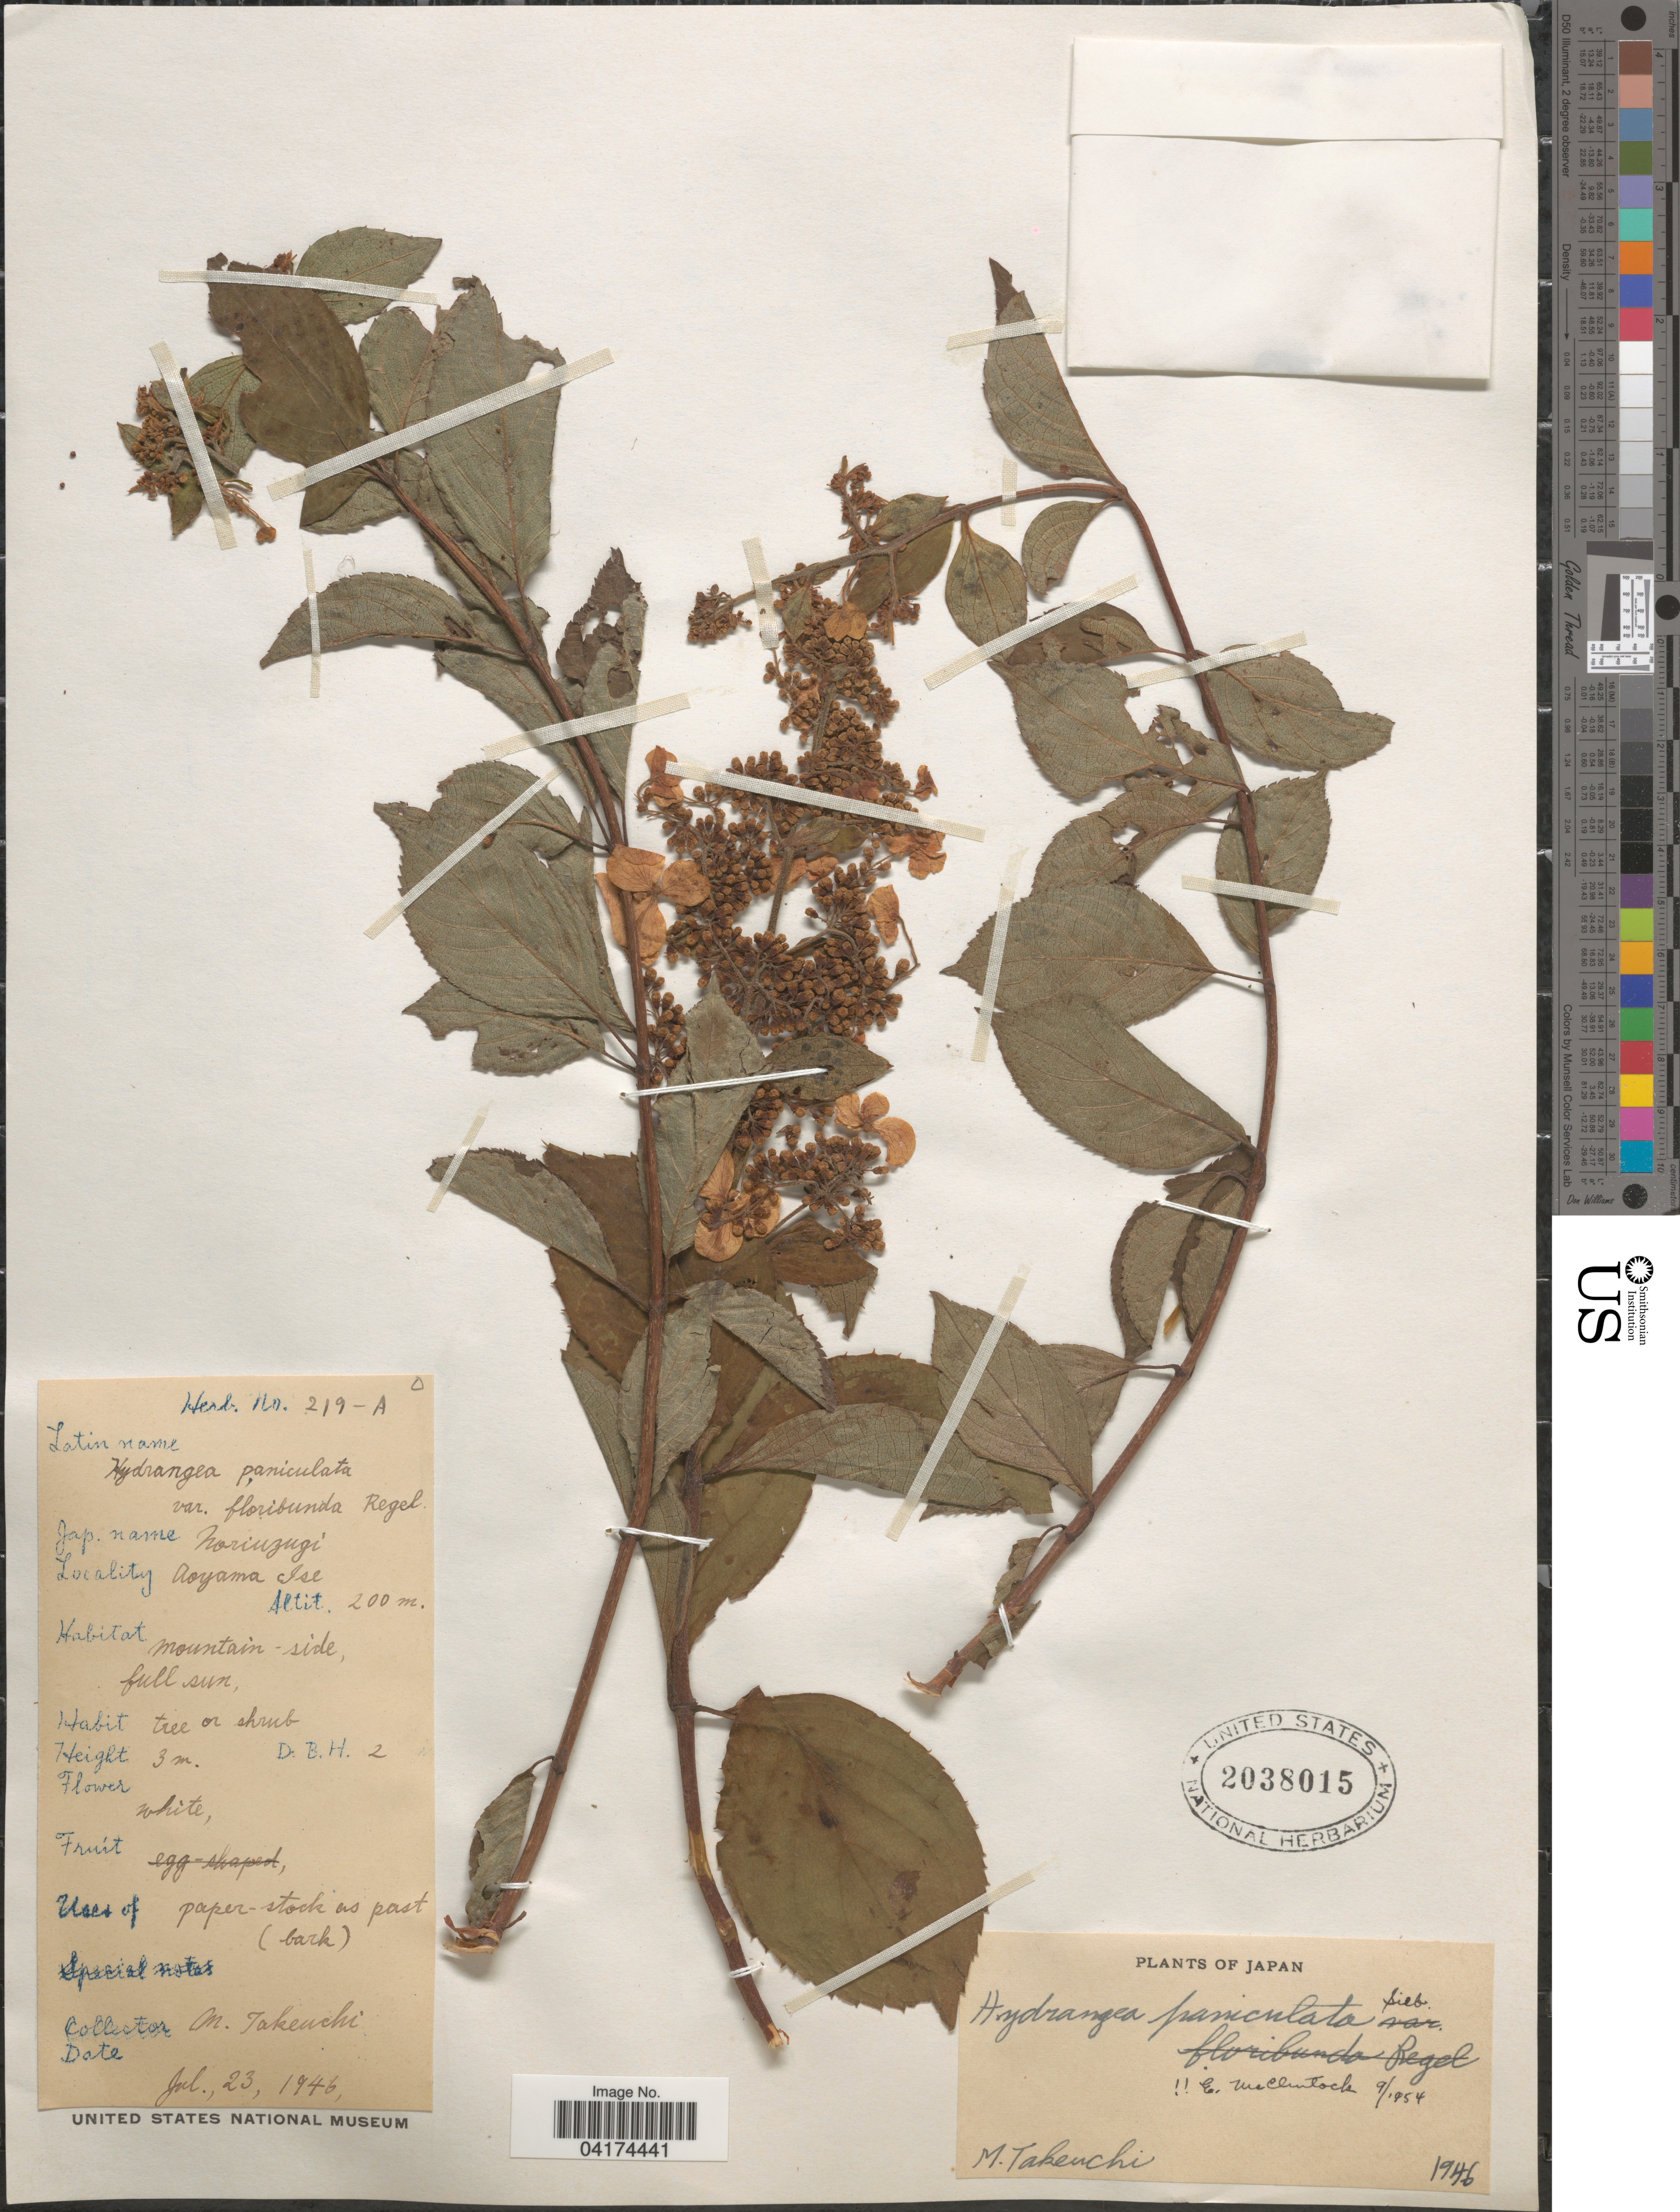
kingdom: Plantae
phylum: Tracheophyta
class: Magnoliopsida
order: Cornales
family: Hydrangeaceae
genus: Hydrangea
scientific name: Hydrangea paniculata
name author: Siebold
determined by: McClintock, Elizabeth May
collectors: M. Takeuchi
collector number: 219-A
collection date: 1946-07-23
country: Japan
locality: Aoyama Isl.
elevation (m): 200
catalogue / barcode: US 2038015